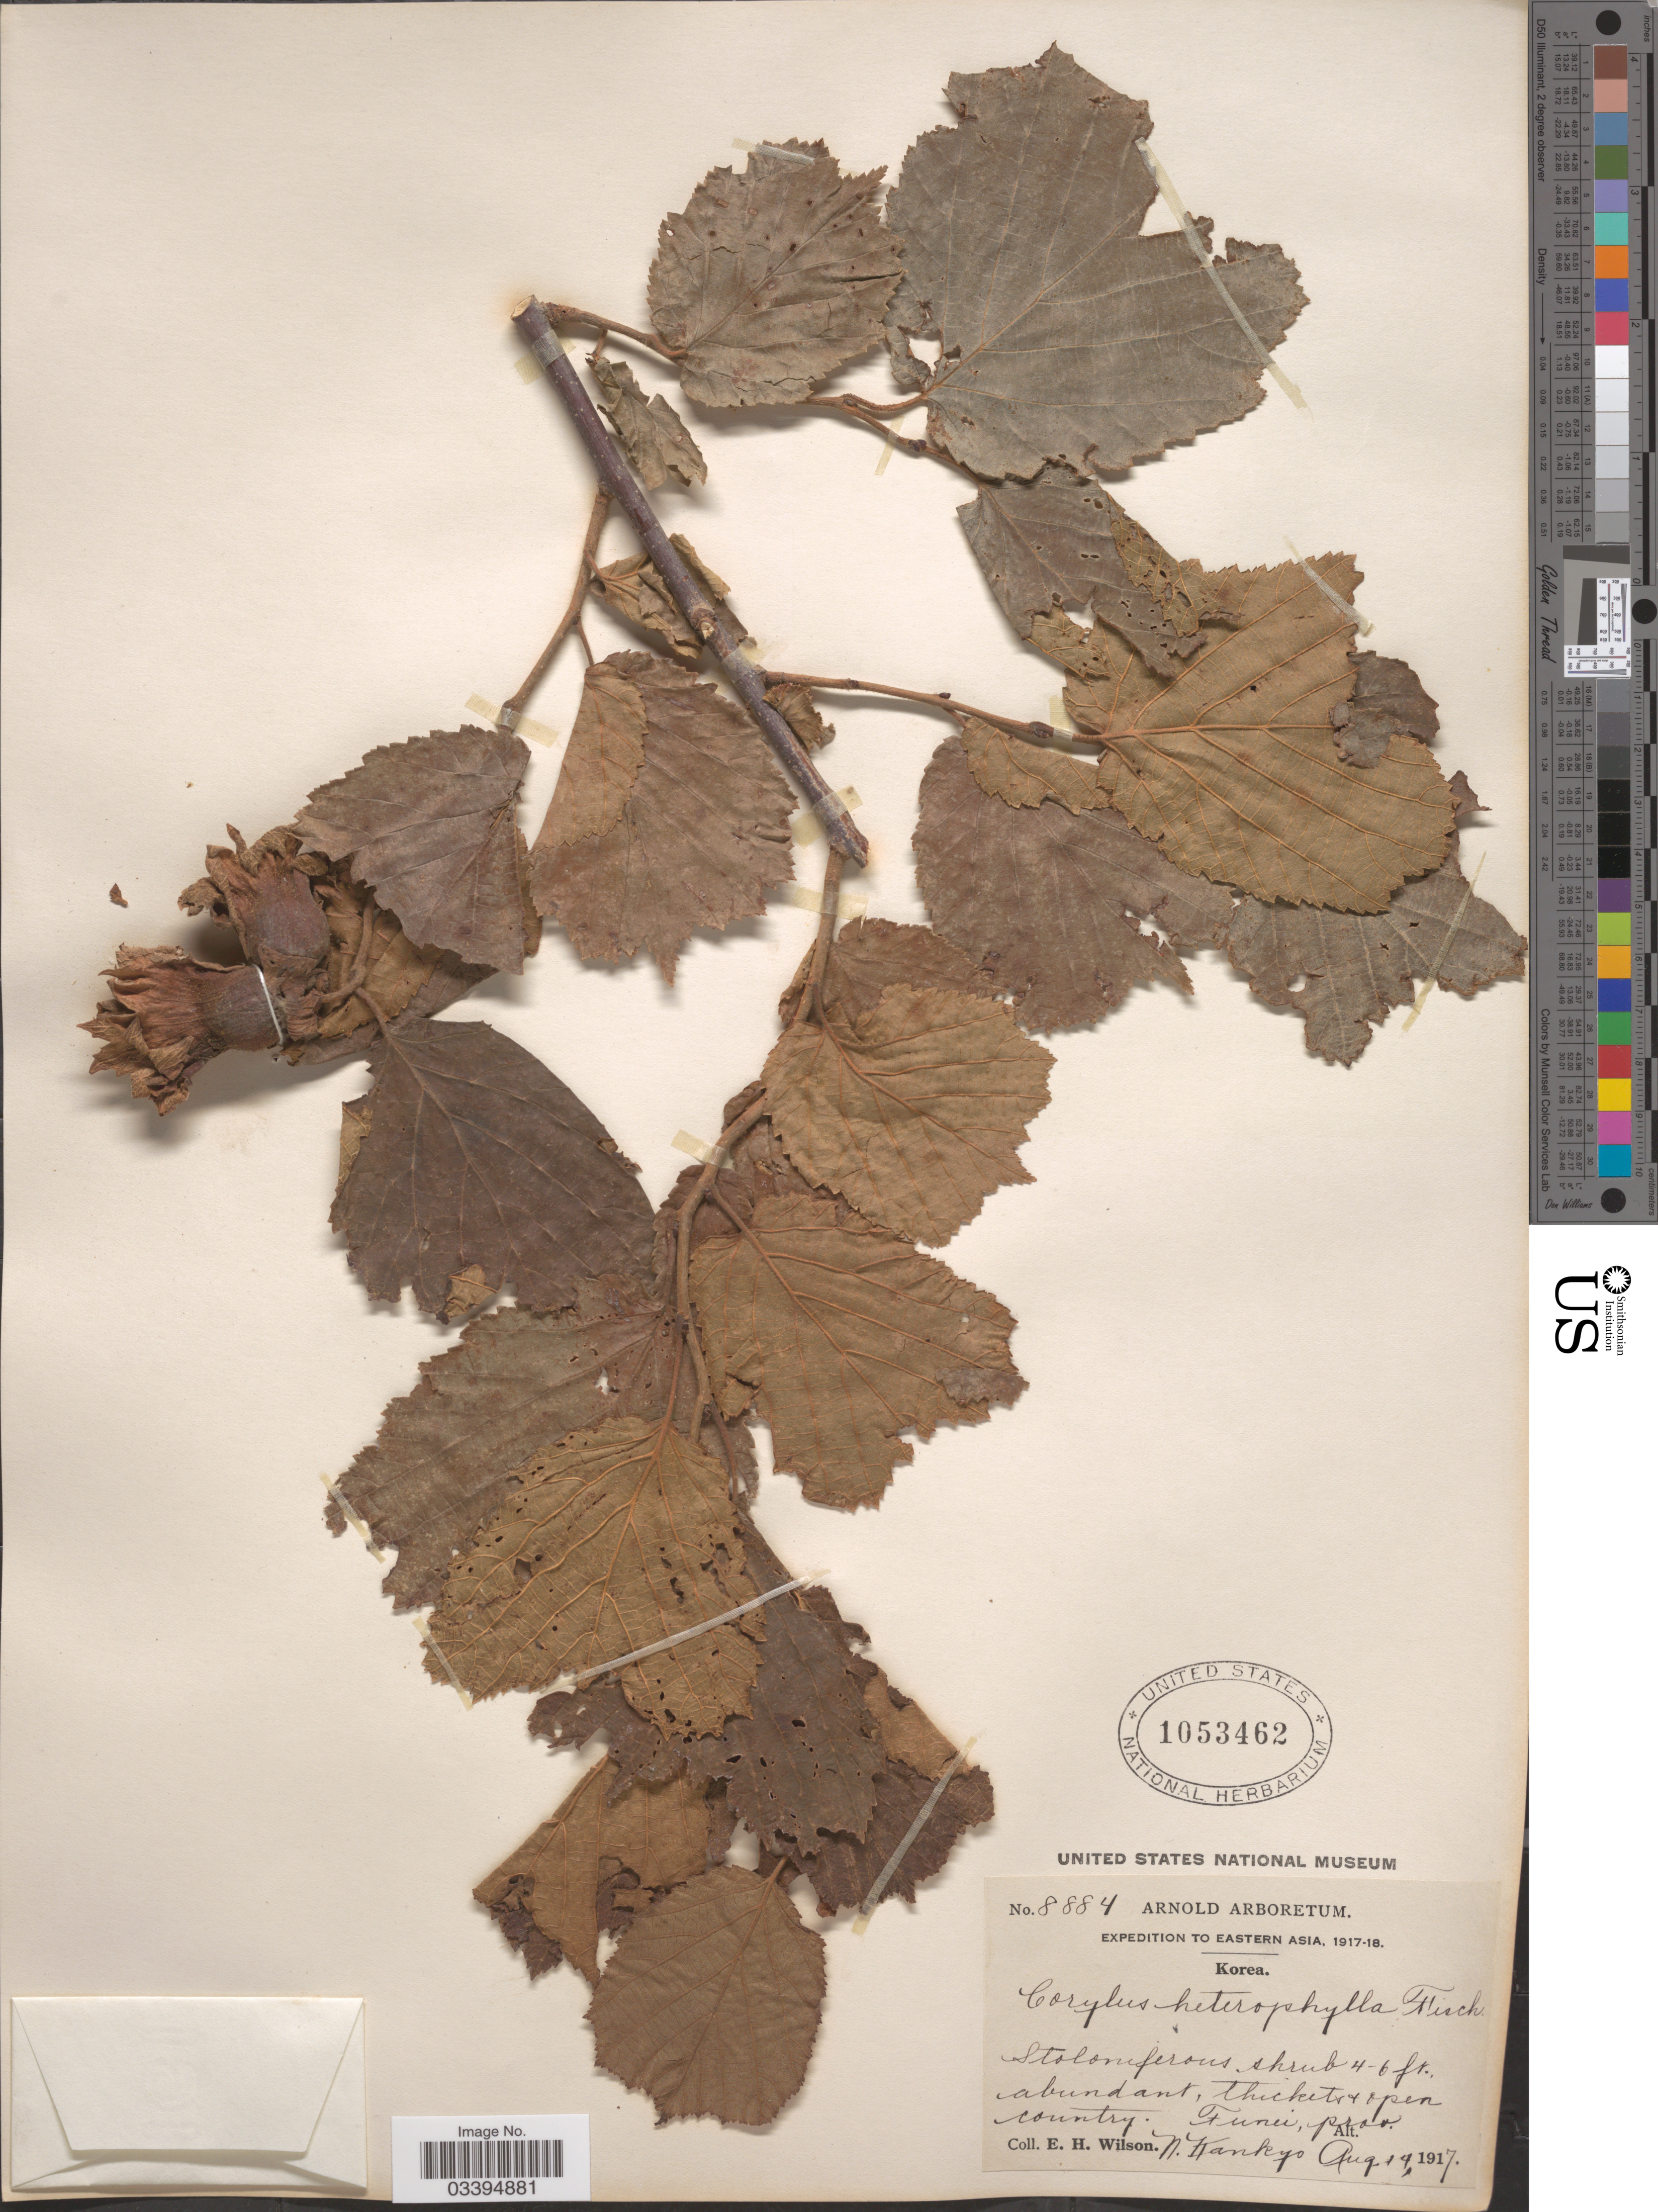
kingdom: Plantae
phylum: Tracheophyta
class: Magnoliopsida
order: Fagales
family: Betulaceae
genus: Corylus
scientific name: Corylus heterophylla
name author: Fisch. ex Trautv.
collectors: E. Wilson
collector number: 8884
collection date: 1917-08-14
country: North Korea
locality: Eastern Asia. Funei, Prov. N. Kankyo.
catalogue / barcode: US 1053462